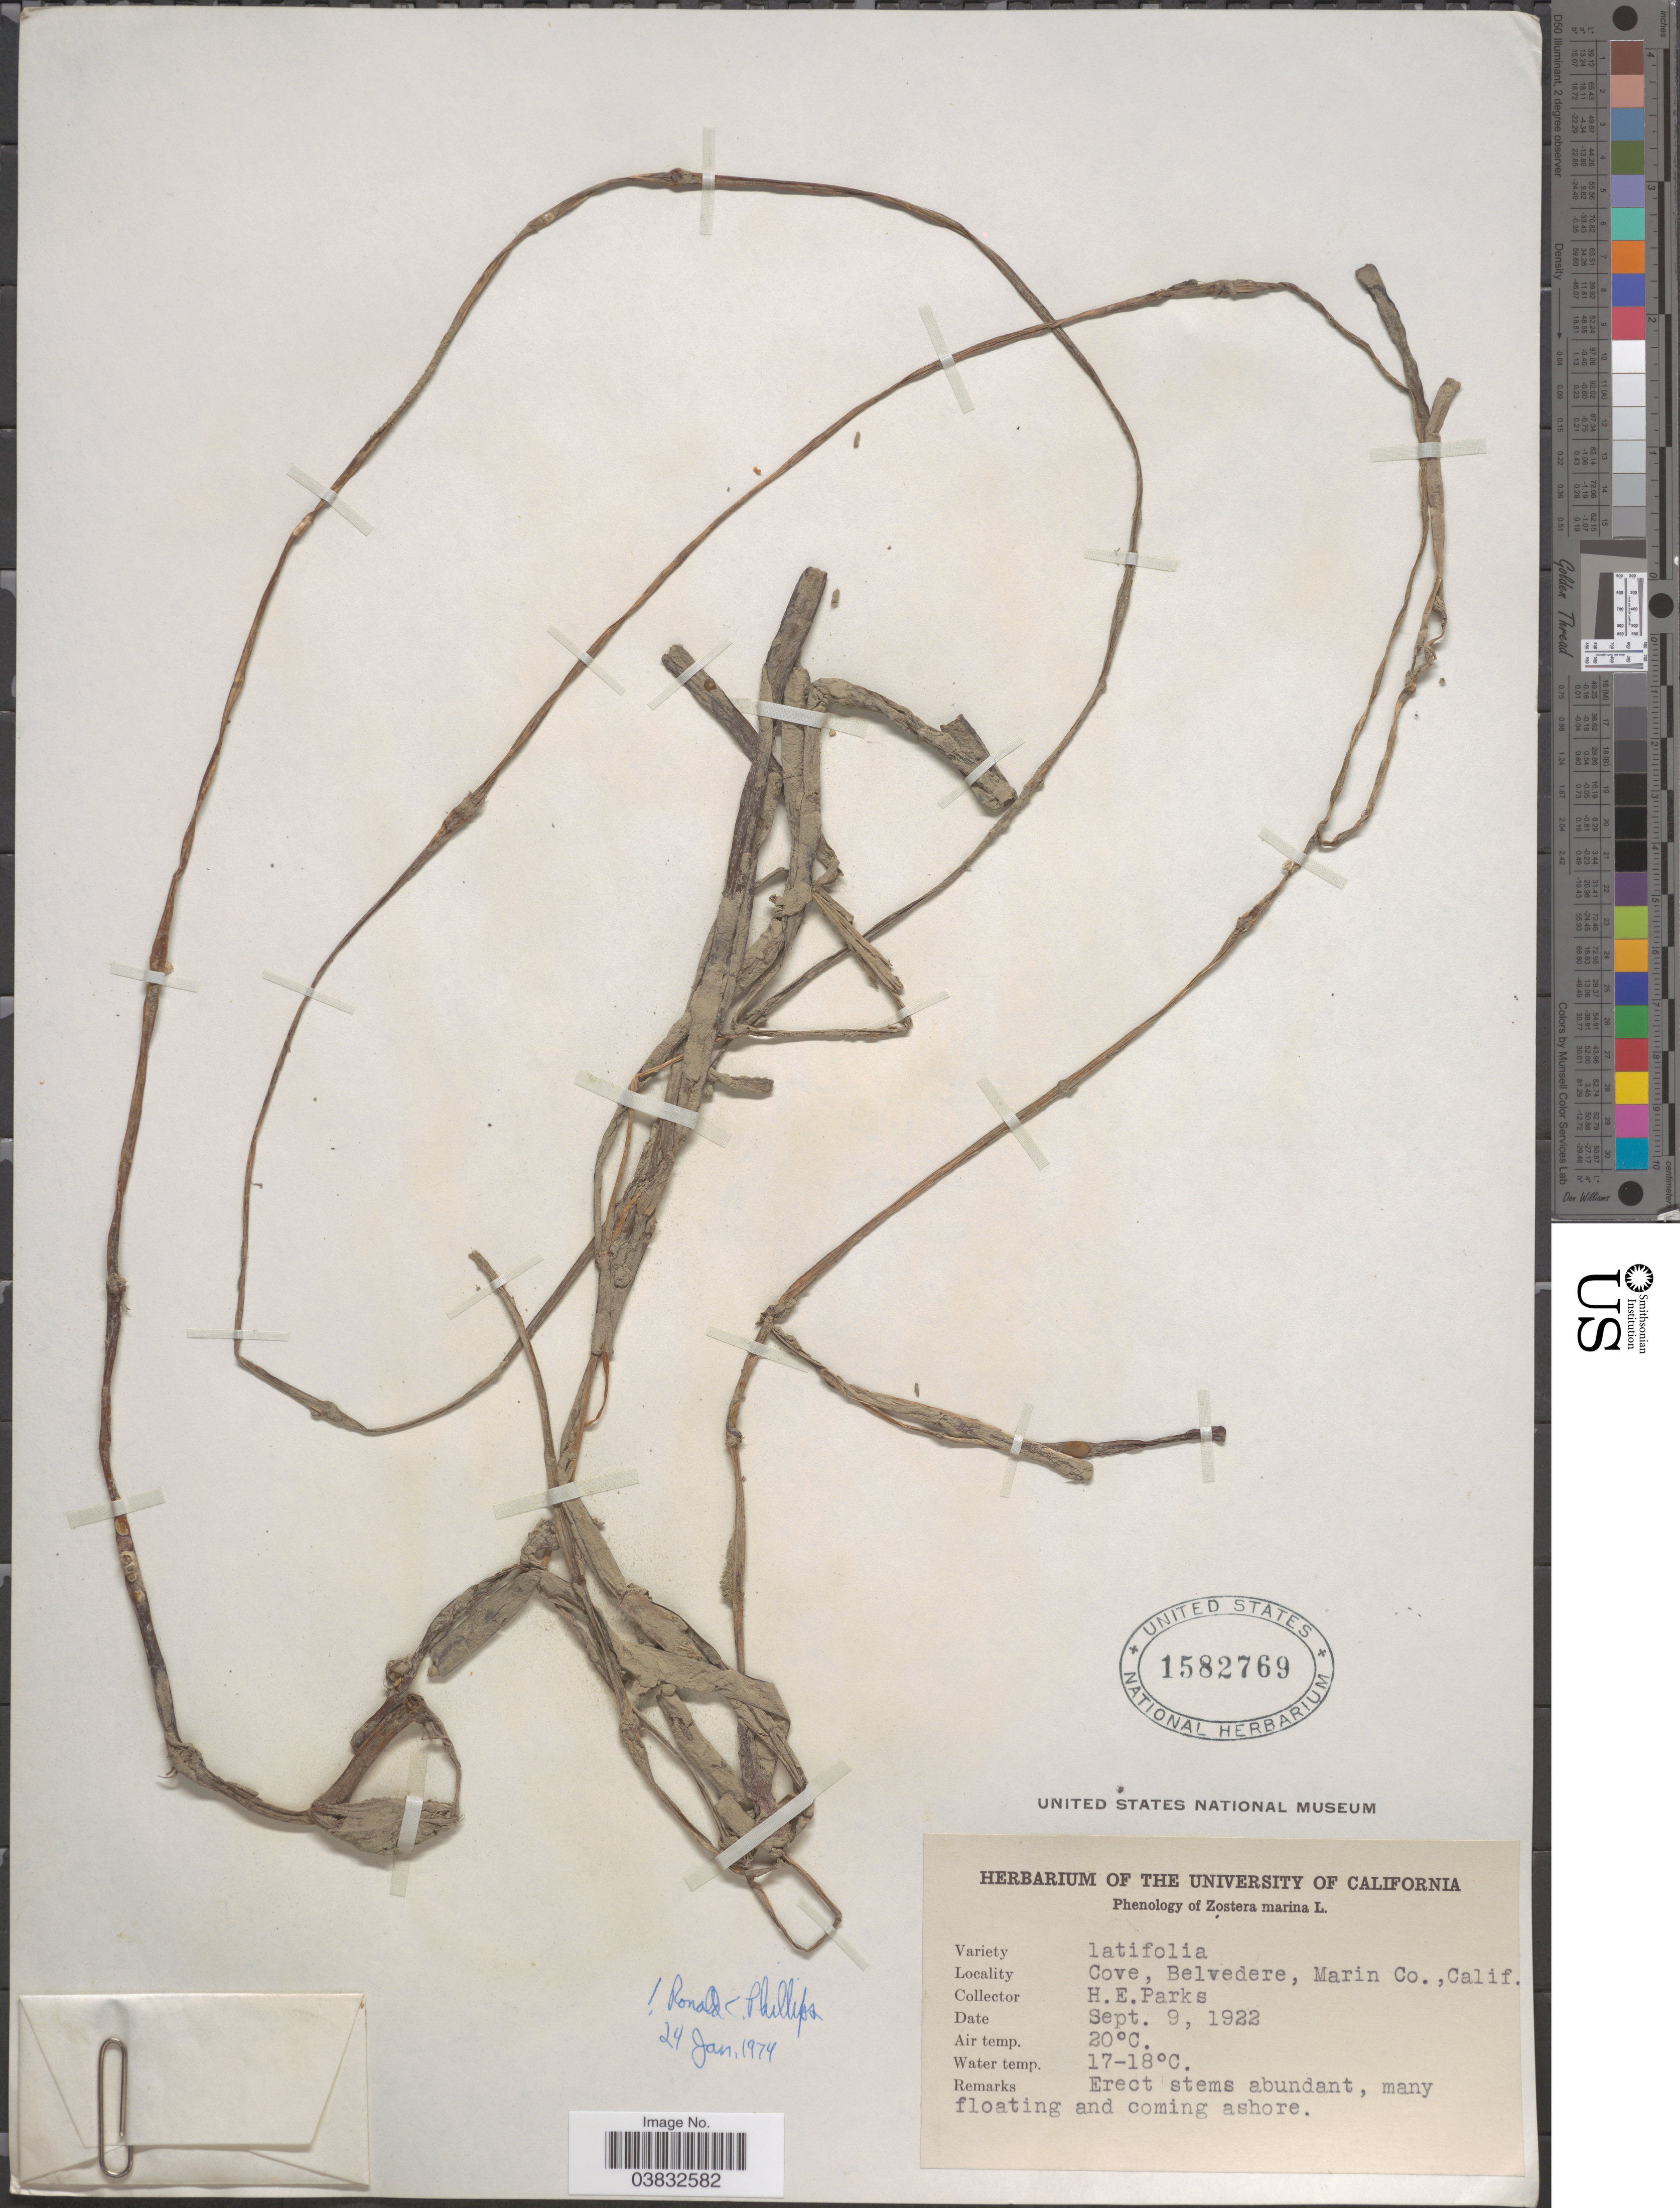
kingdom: Plantae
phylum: Tracheophyta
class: Liliopsida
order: Alismatales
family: Zosteraceae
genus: Zostera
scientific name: Zostera marina var. latifolia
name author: L.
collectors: H. E. Parks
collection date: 1922-09-09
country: United States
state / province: California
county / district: Marin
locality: Cove, Belvedere, Marin Co.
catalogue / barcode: US 1582769